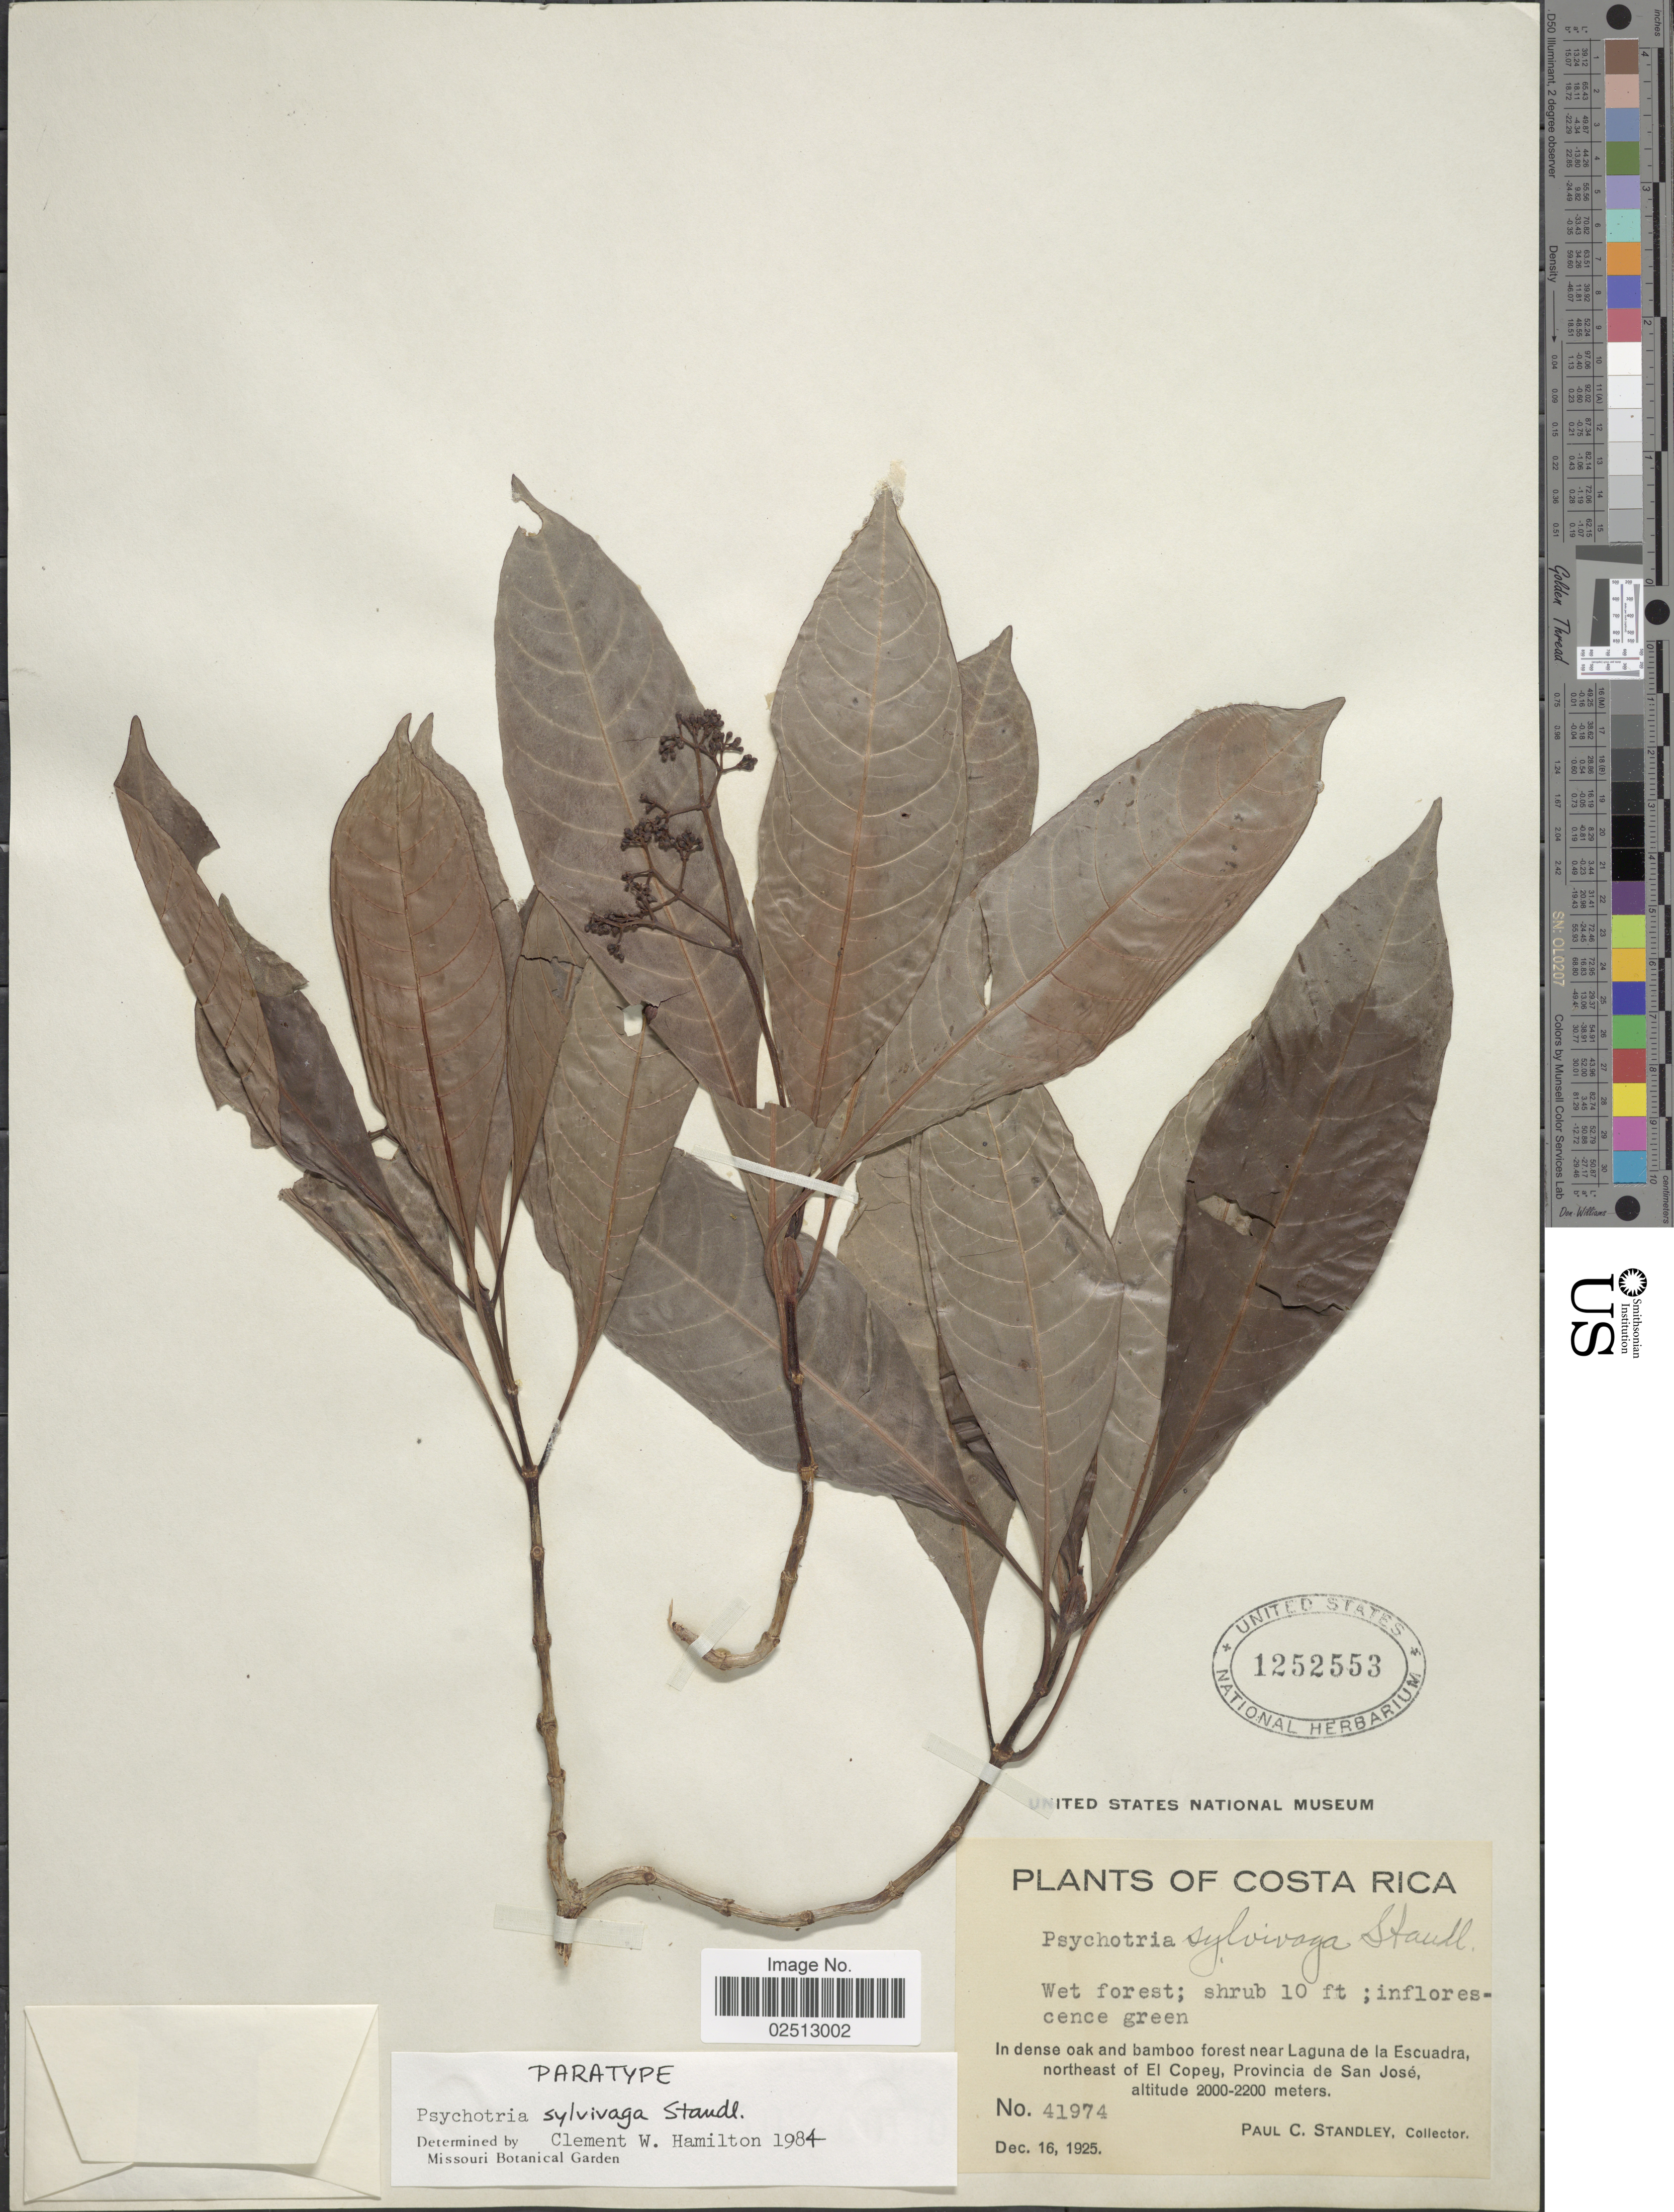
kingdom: Plantae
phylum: Tracheophyta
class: Magnoliopsida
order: Gentianales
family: Rubiaceae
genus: Psychotria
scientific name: Psychotria sylvivaga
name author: Standl.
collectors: P. C. Standley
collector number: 41974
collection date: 1925-12-16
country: Costa Rica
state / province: San José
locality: In dense oak and bamboo forest near Laguna de la Escuadra northeast of El Copey, Provincia de San Jose.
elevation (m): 2000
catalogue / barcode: US 1252553